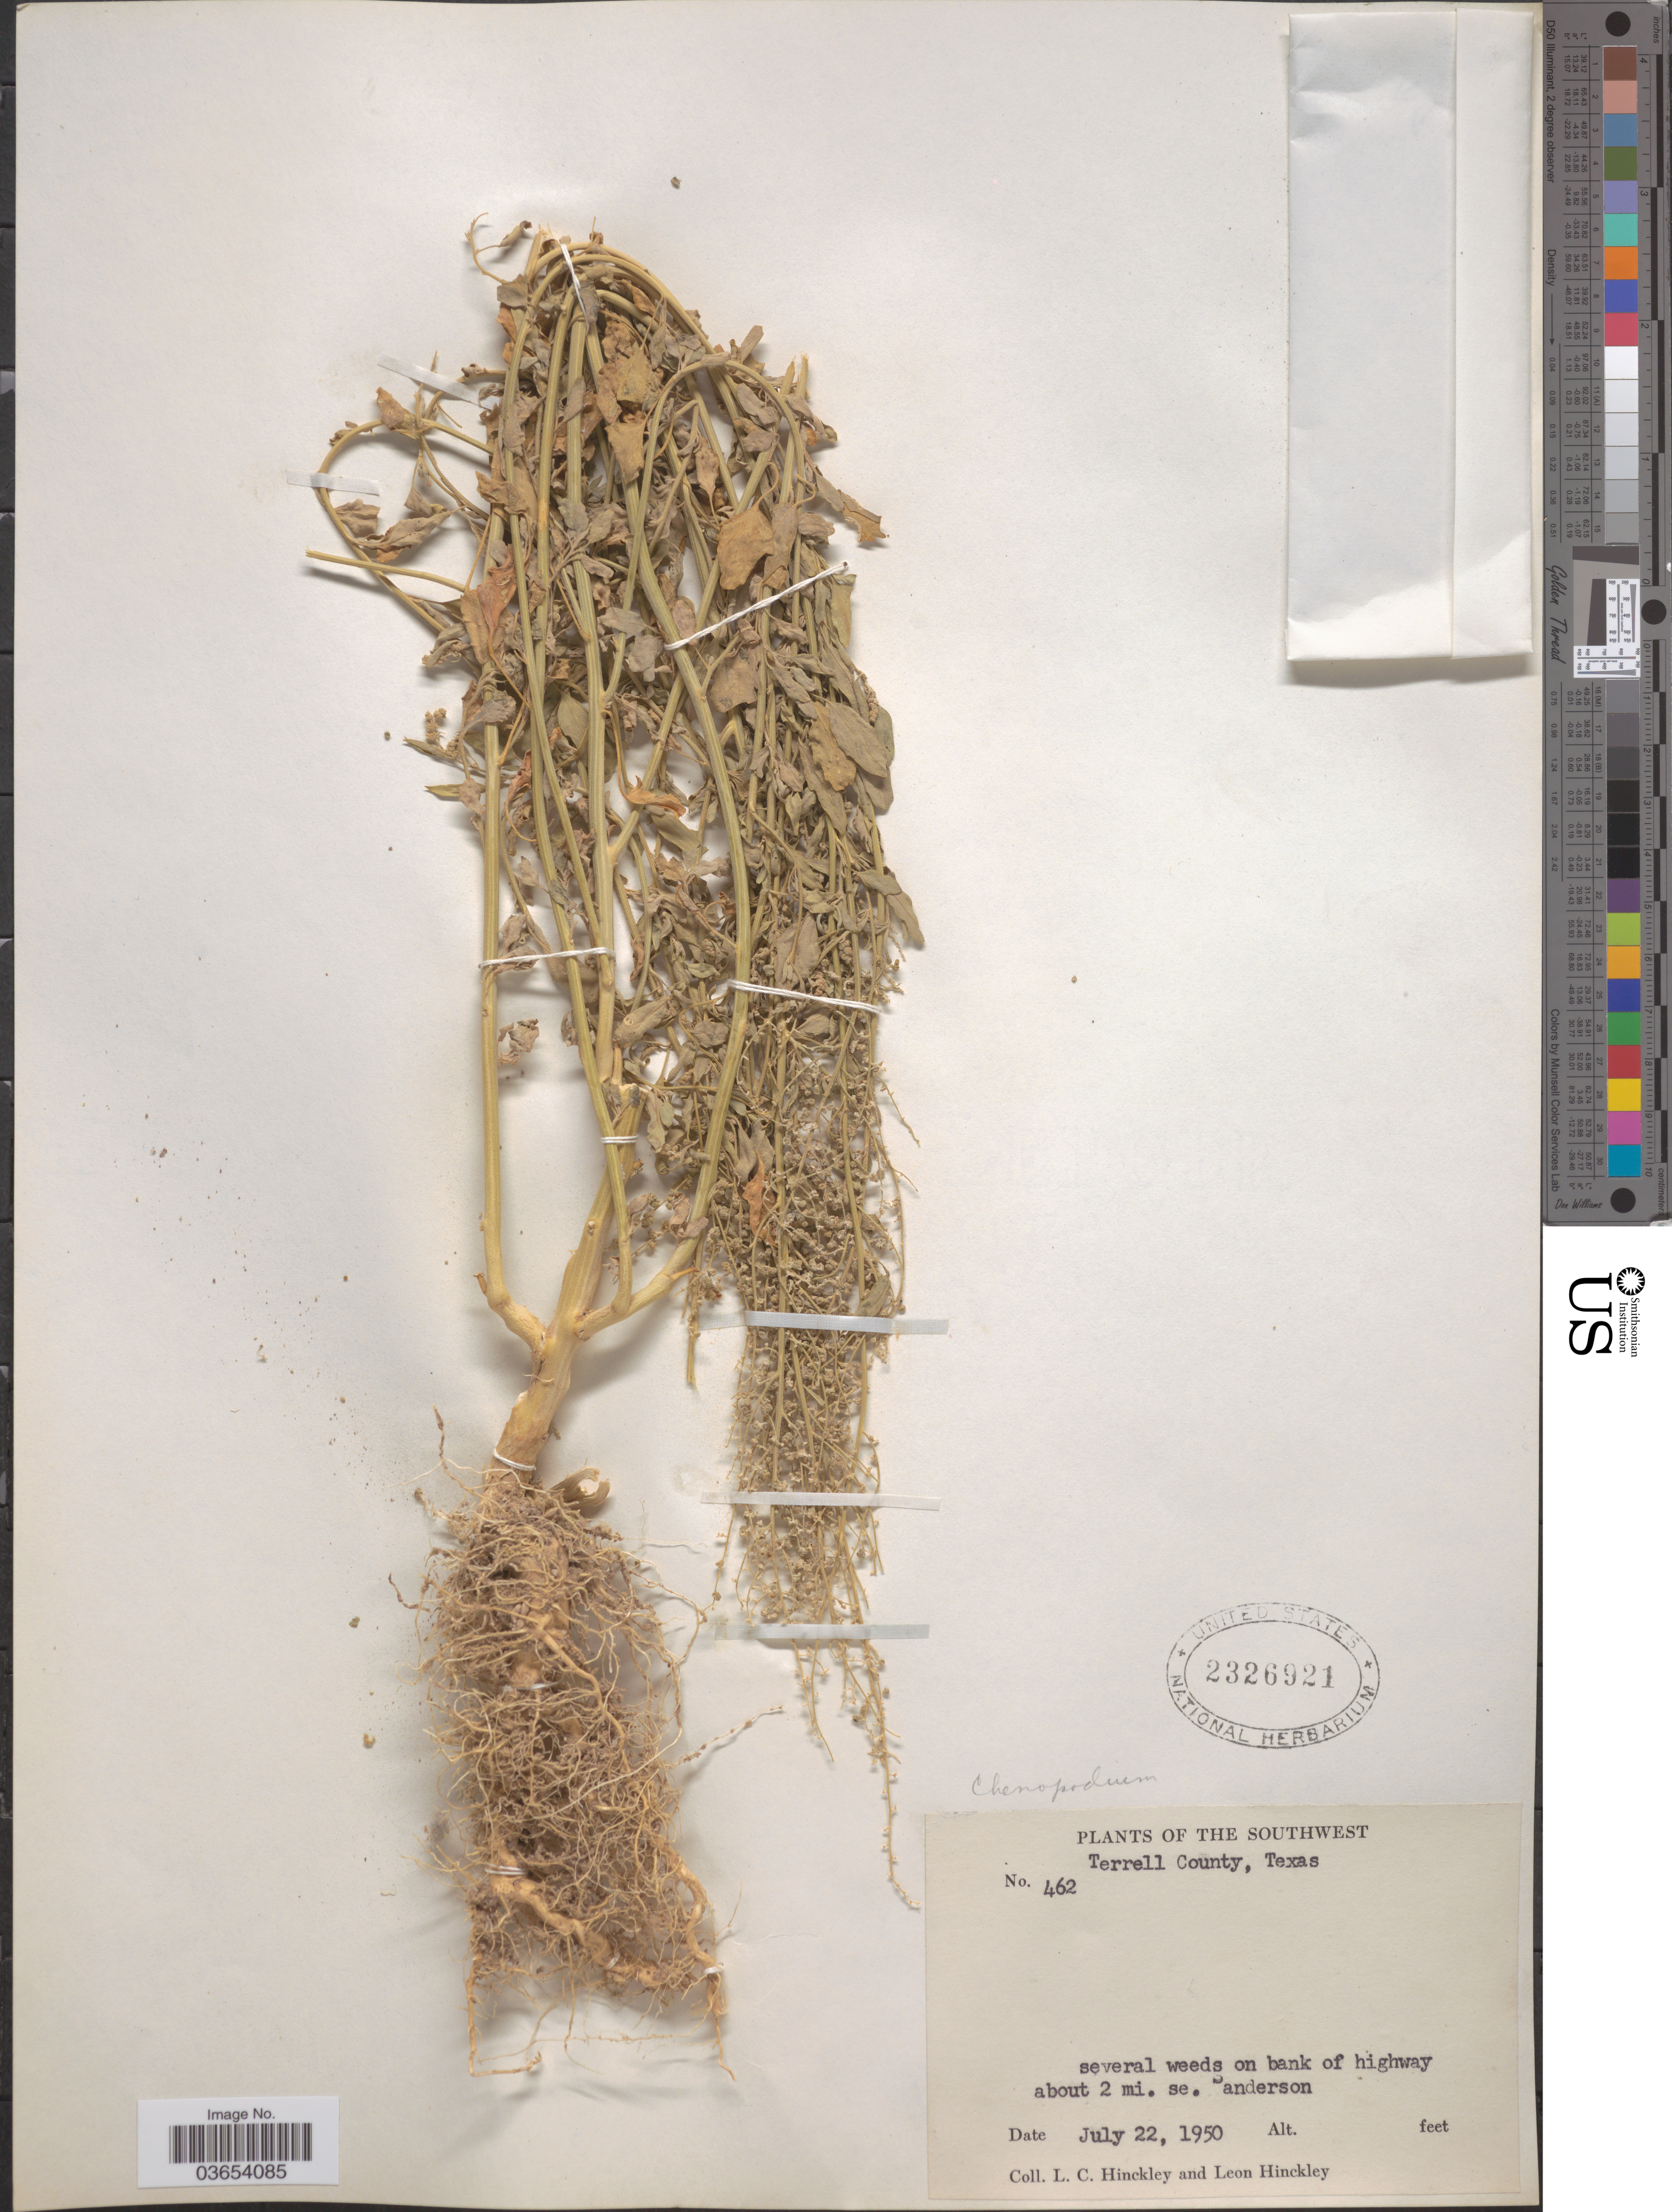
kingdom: Plantae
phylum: Tracheophyta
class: Magnoliopsida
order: Caryophyllales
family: Amaranthaceae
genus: Chenopodium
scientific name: Chenopodium sp.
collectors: L. Hinckley & L. Hinckley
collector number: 462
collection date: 1950-07-22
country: United States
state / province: Texas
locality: Southwest. Terrell County. Several weeds on bank of highway about 2 mi. se. Sanderson.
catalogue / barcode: US 2326921